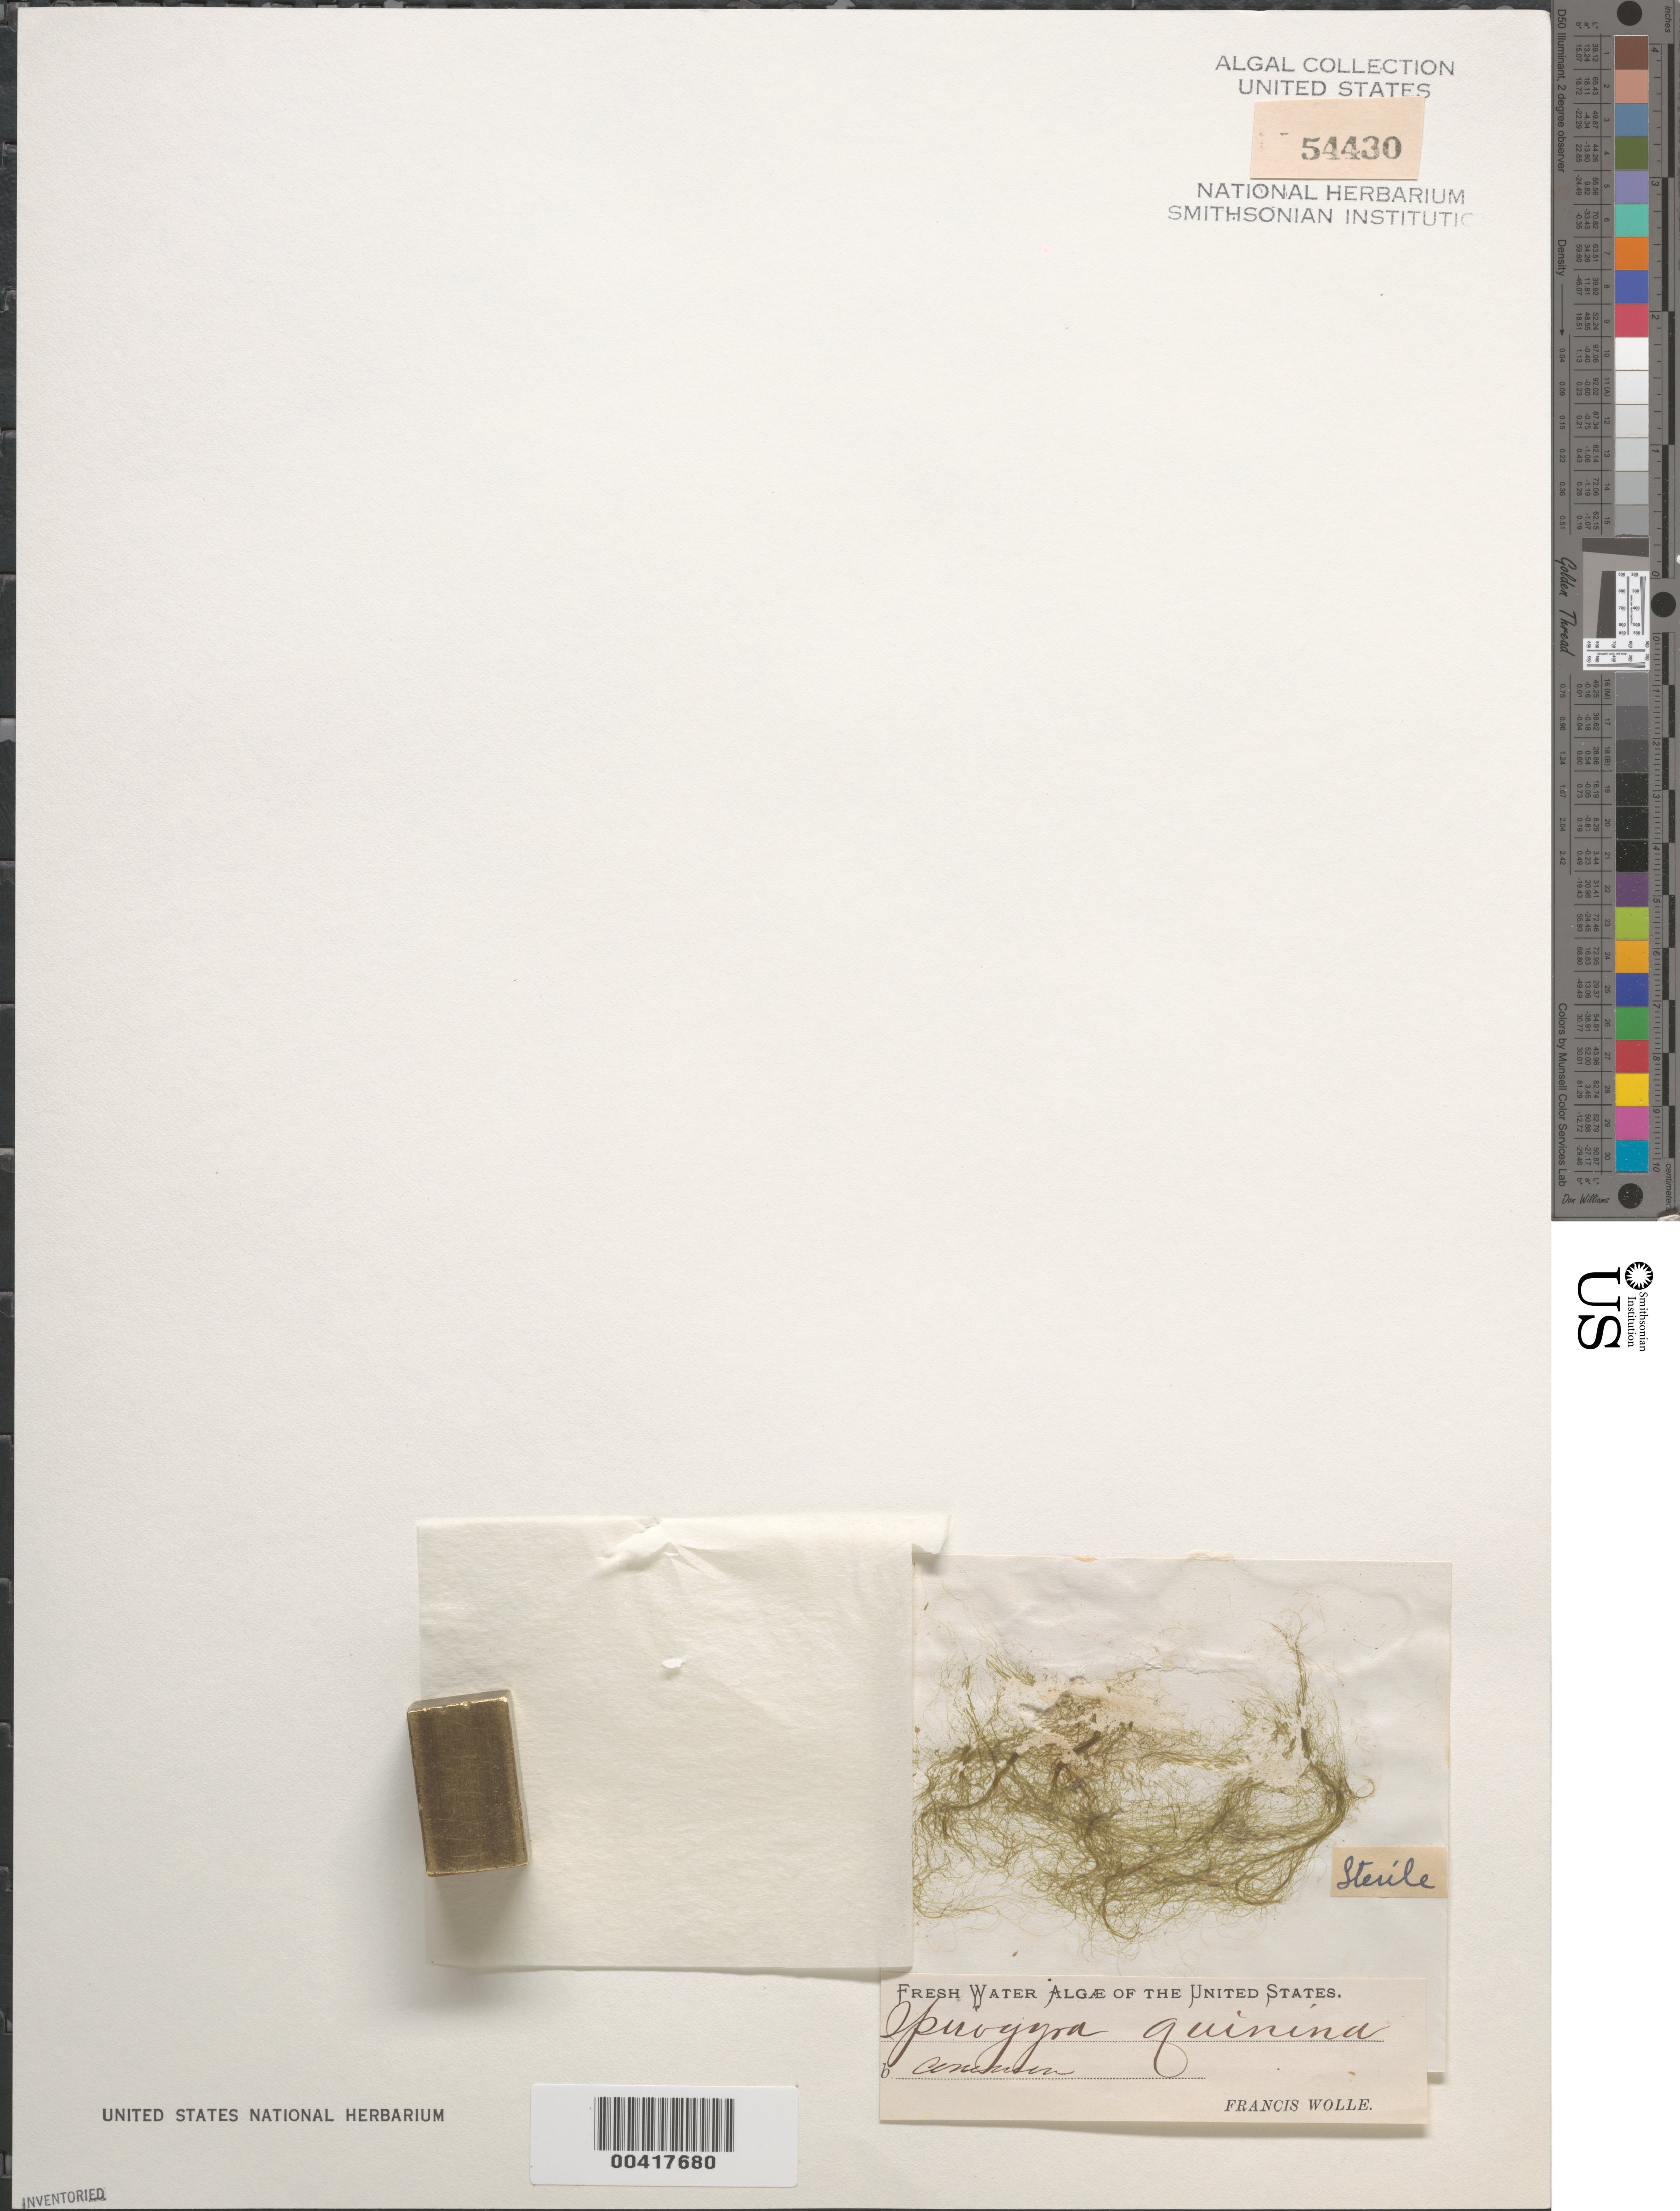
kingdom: Plantae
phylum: Charophyta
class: Zygnematophyceae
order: Zygnematales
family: Zygnemataceae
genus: Spirogyra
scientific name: Spirogyra porticalis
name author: (O.F. Muell.) Dumort.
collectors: F. Wolle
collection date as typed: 18--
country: United States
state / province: Pennsylvania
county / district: Lehigh County / Northampton County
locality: Probably Bethlehem area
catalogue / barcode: US 54430